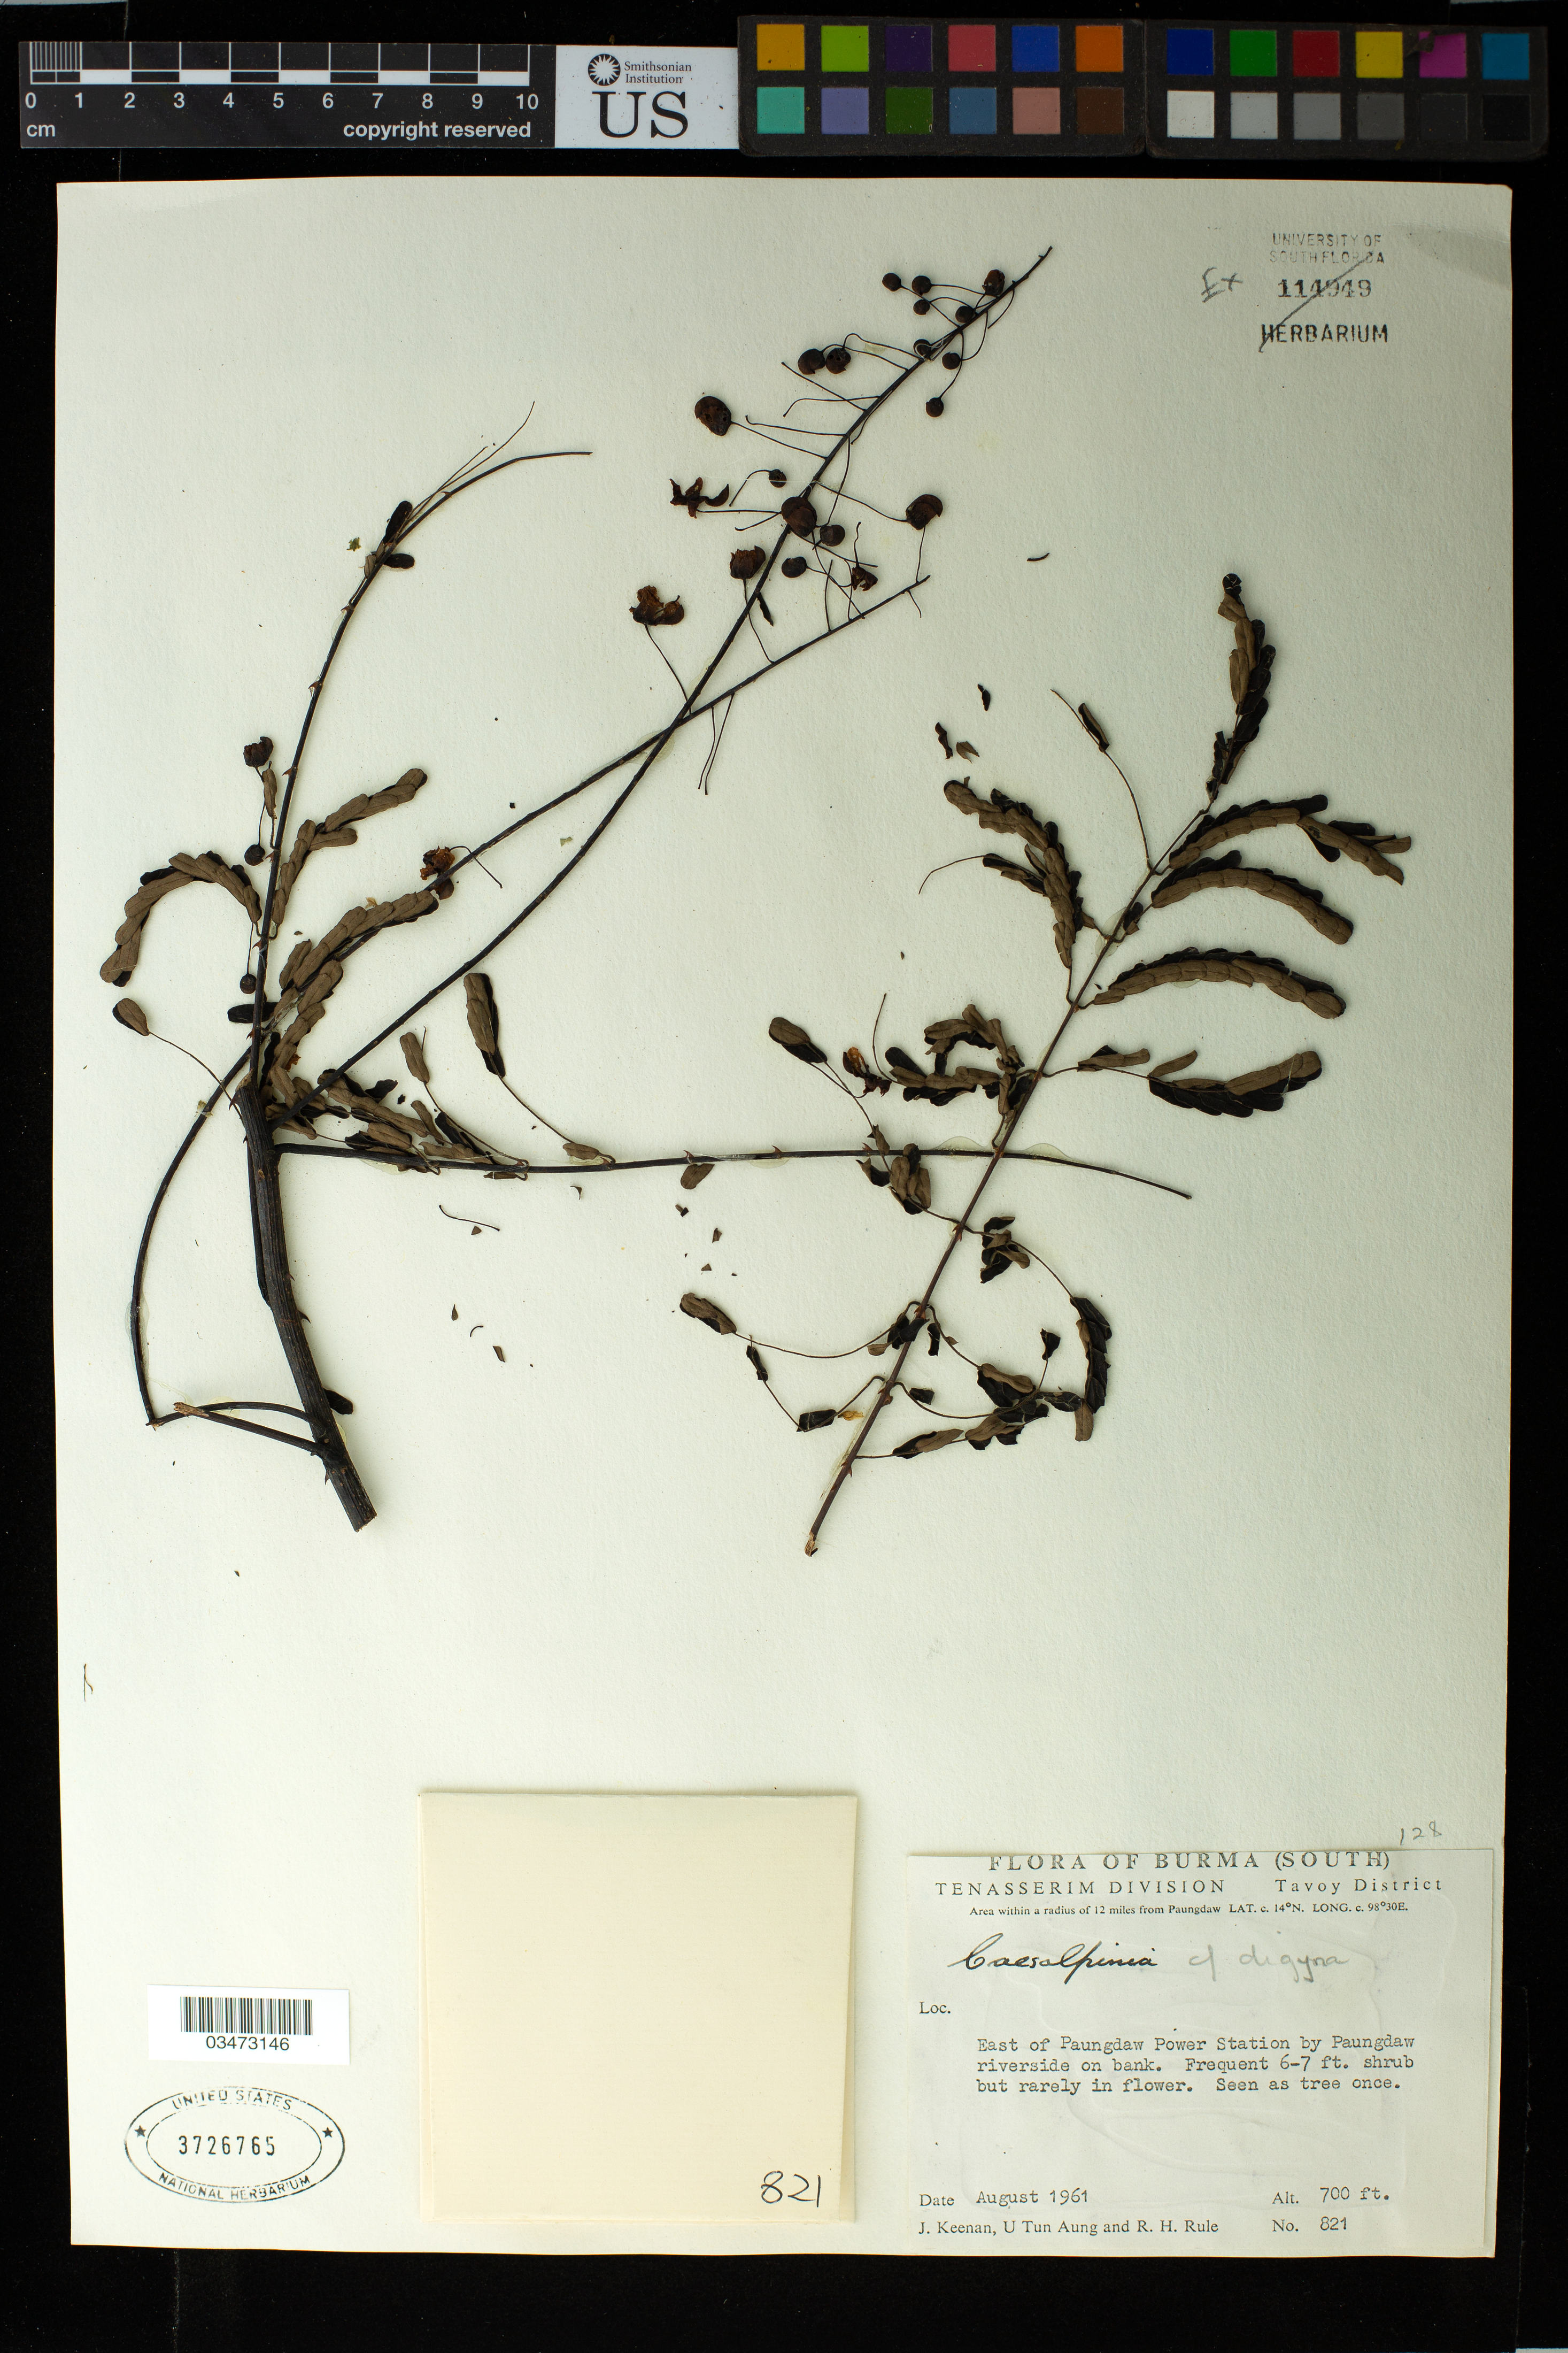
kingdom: Plantae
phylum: Tracheophyta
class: Magnoliopsida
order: Fabales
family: Fabaceae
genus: Moullava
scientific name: Moullava digyna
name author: (Röttler) Gagnon & G.P. Lewis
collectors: Keenan, J., Aung, U.T. & Rule, R.H.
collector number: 821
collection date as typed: Aug 1961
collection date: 1961-08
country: Myanmar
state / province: Tenasserim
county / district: Tavoy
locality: East of Paungdaw Power Station by Paungdaw riverside on bank.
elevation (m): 213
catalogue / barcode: US 3726765